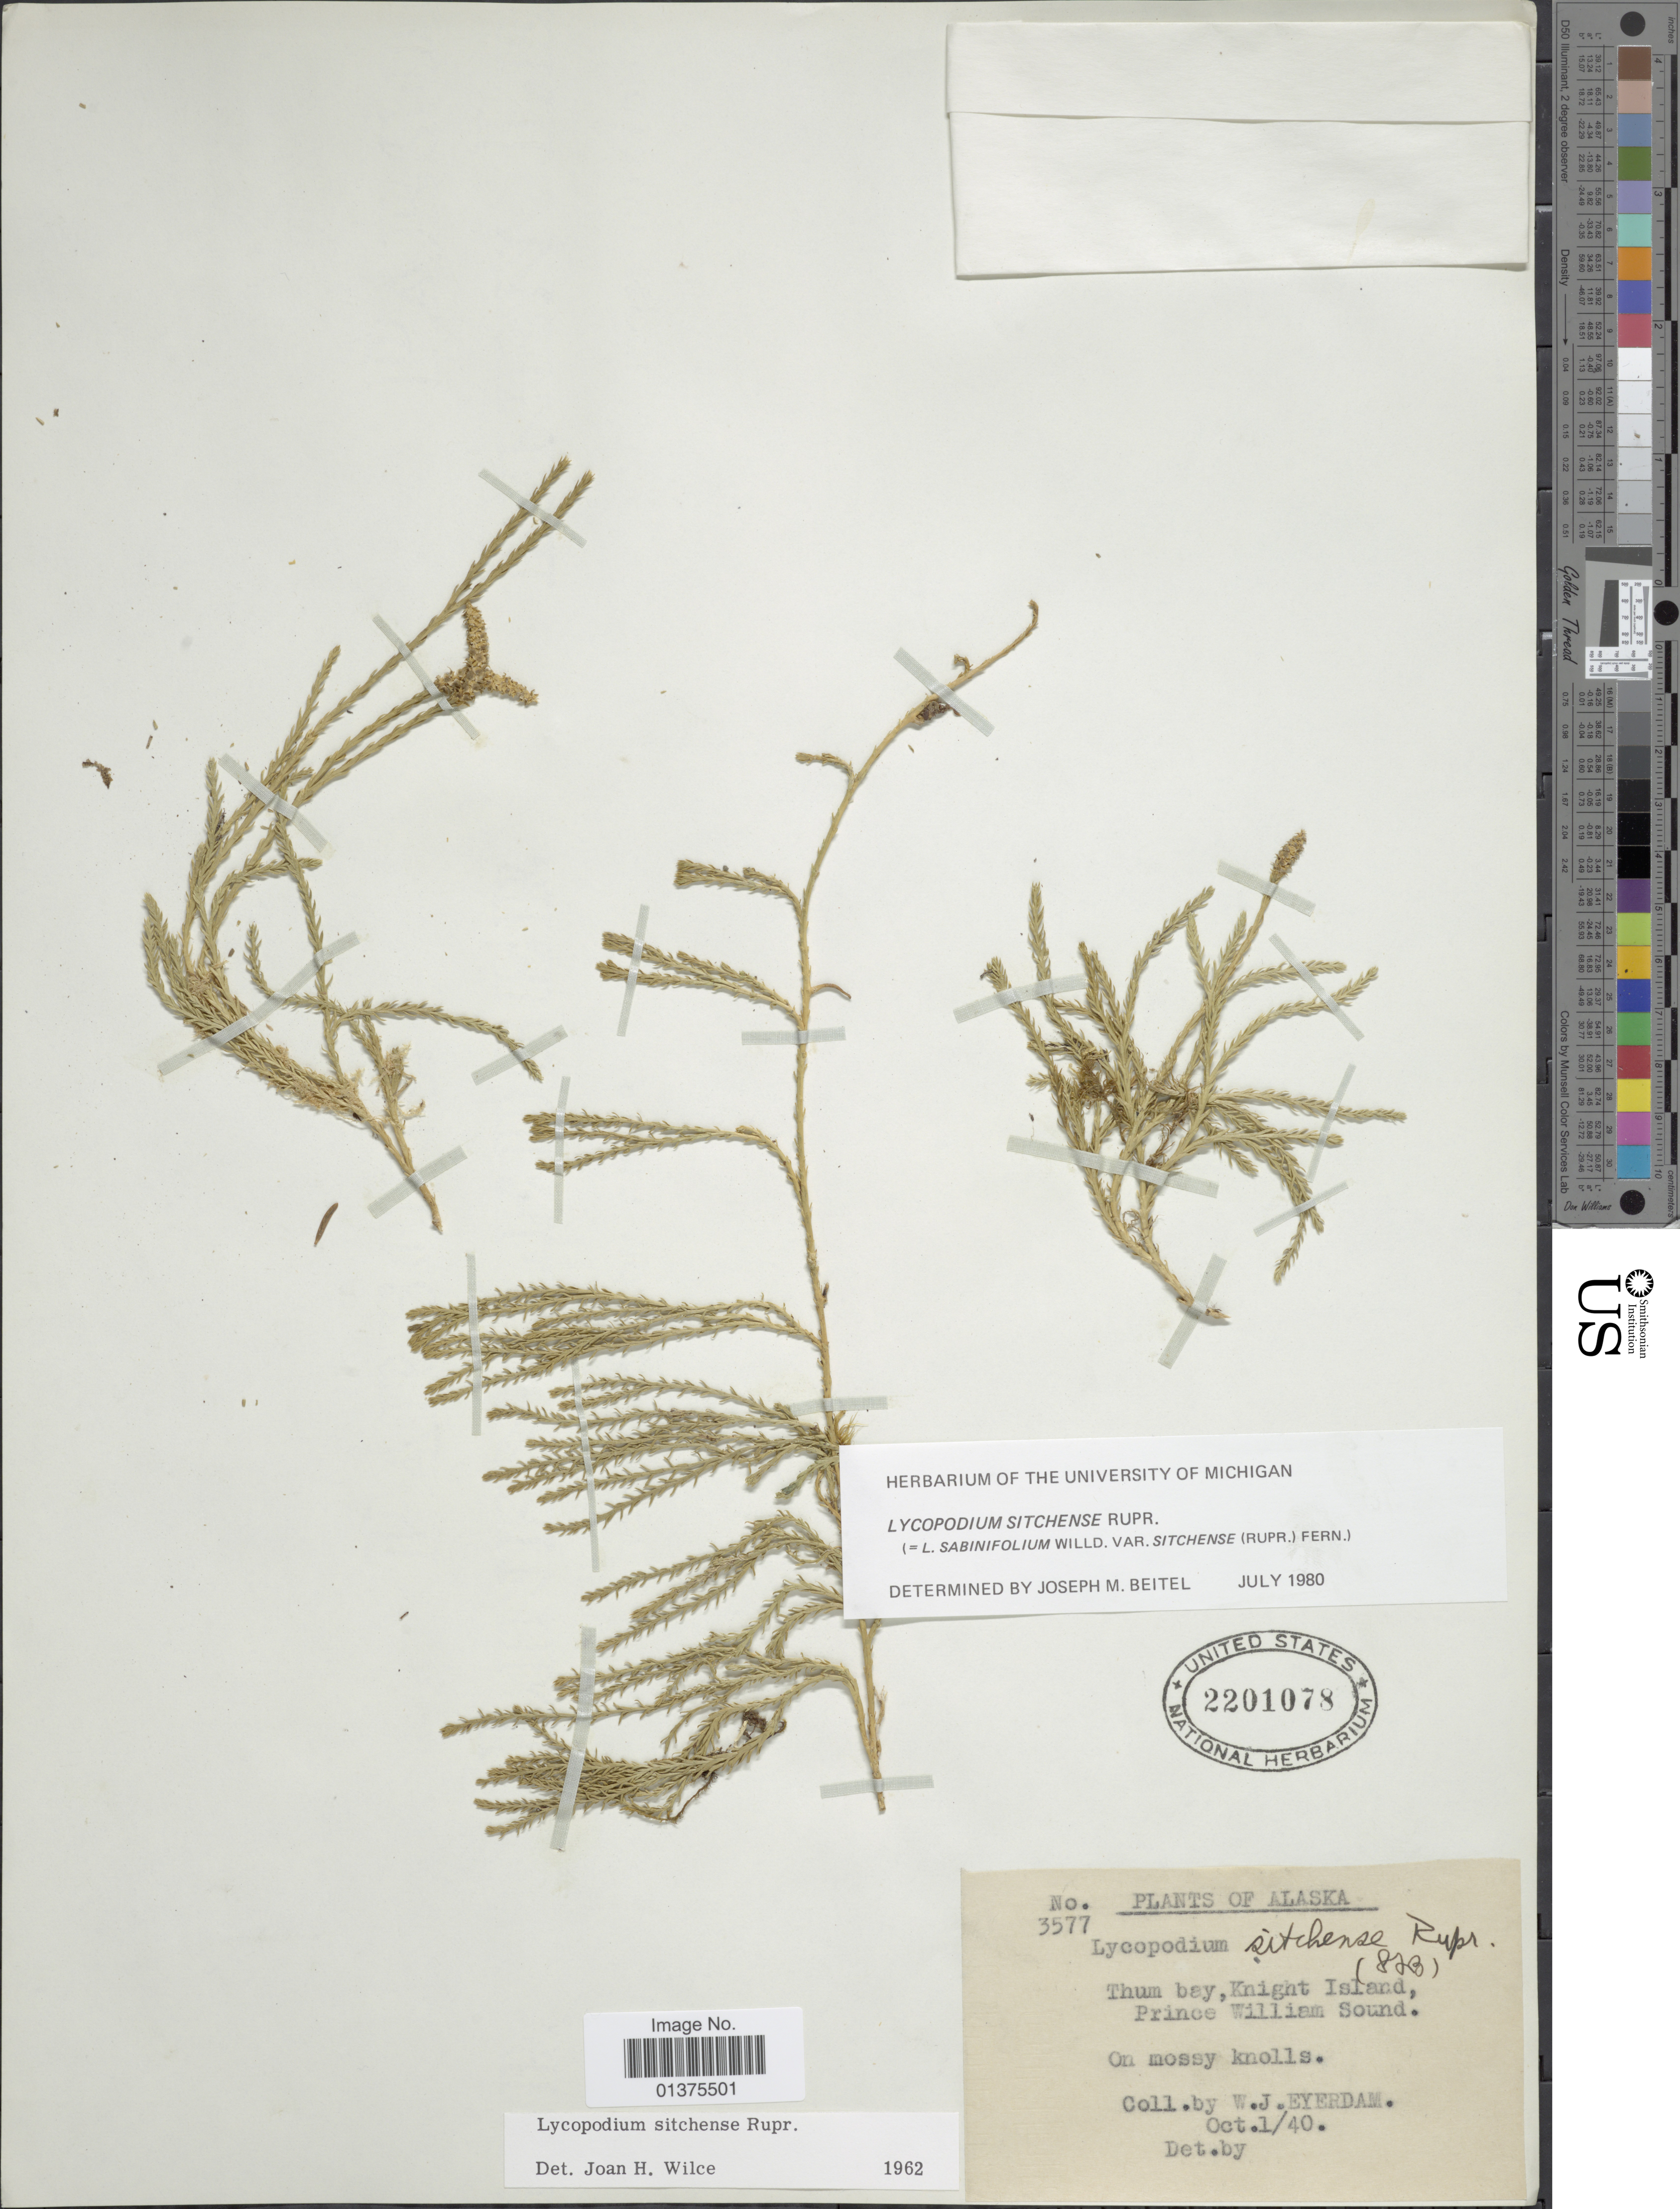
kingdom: Plantae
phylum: Tracheophyta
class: Lycopodiopsida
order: Lycopodiales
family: Lycopodiaceae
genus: Diphasiastrum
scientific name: Diphasiastrum sitchense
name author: (Rupr.) Holub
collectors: W. J. Eyerdam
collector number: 3577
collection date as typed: Transcribed d/m/y: 1/10/40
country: United States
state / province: Alaska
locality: Thum bay, Knight Island, Prince William Sound, on mossy knolls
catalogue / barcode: US 2201078